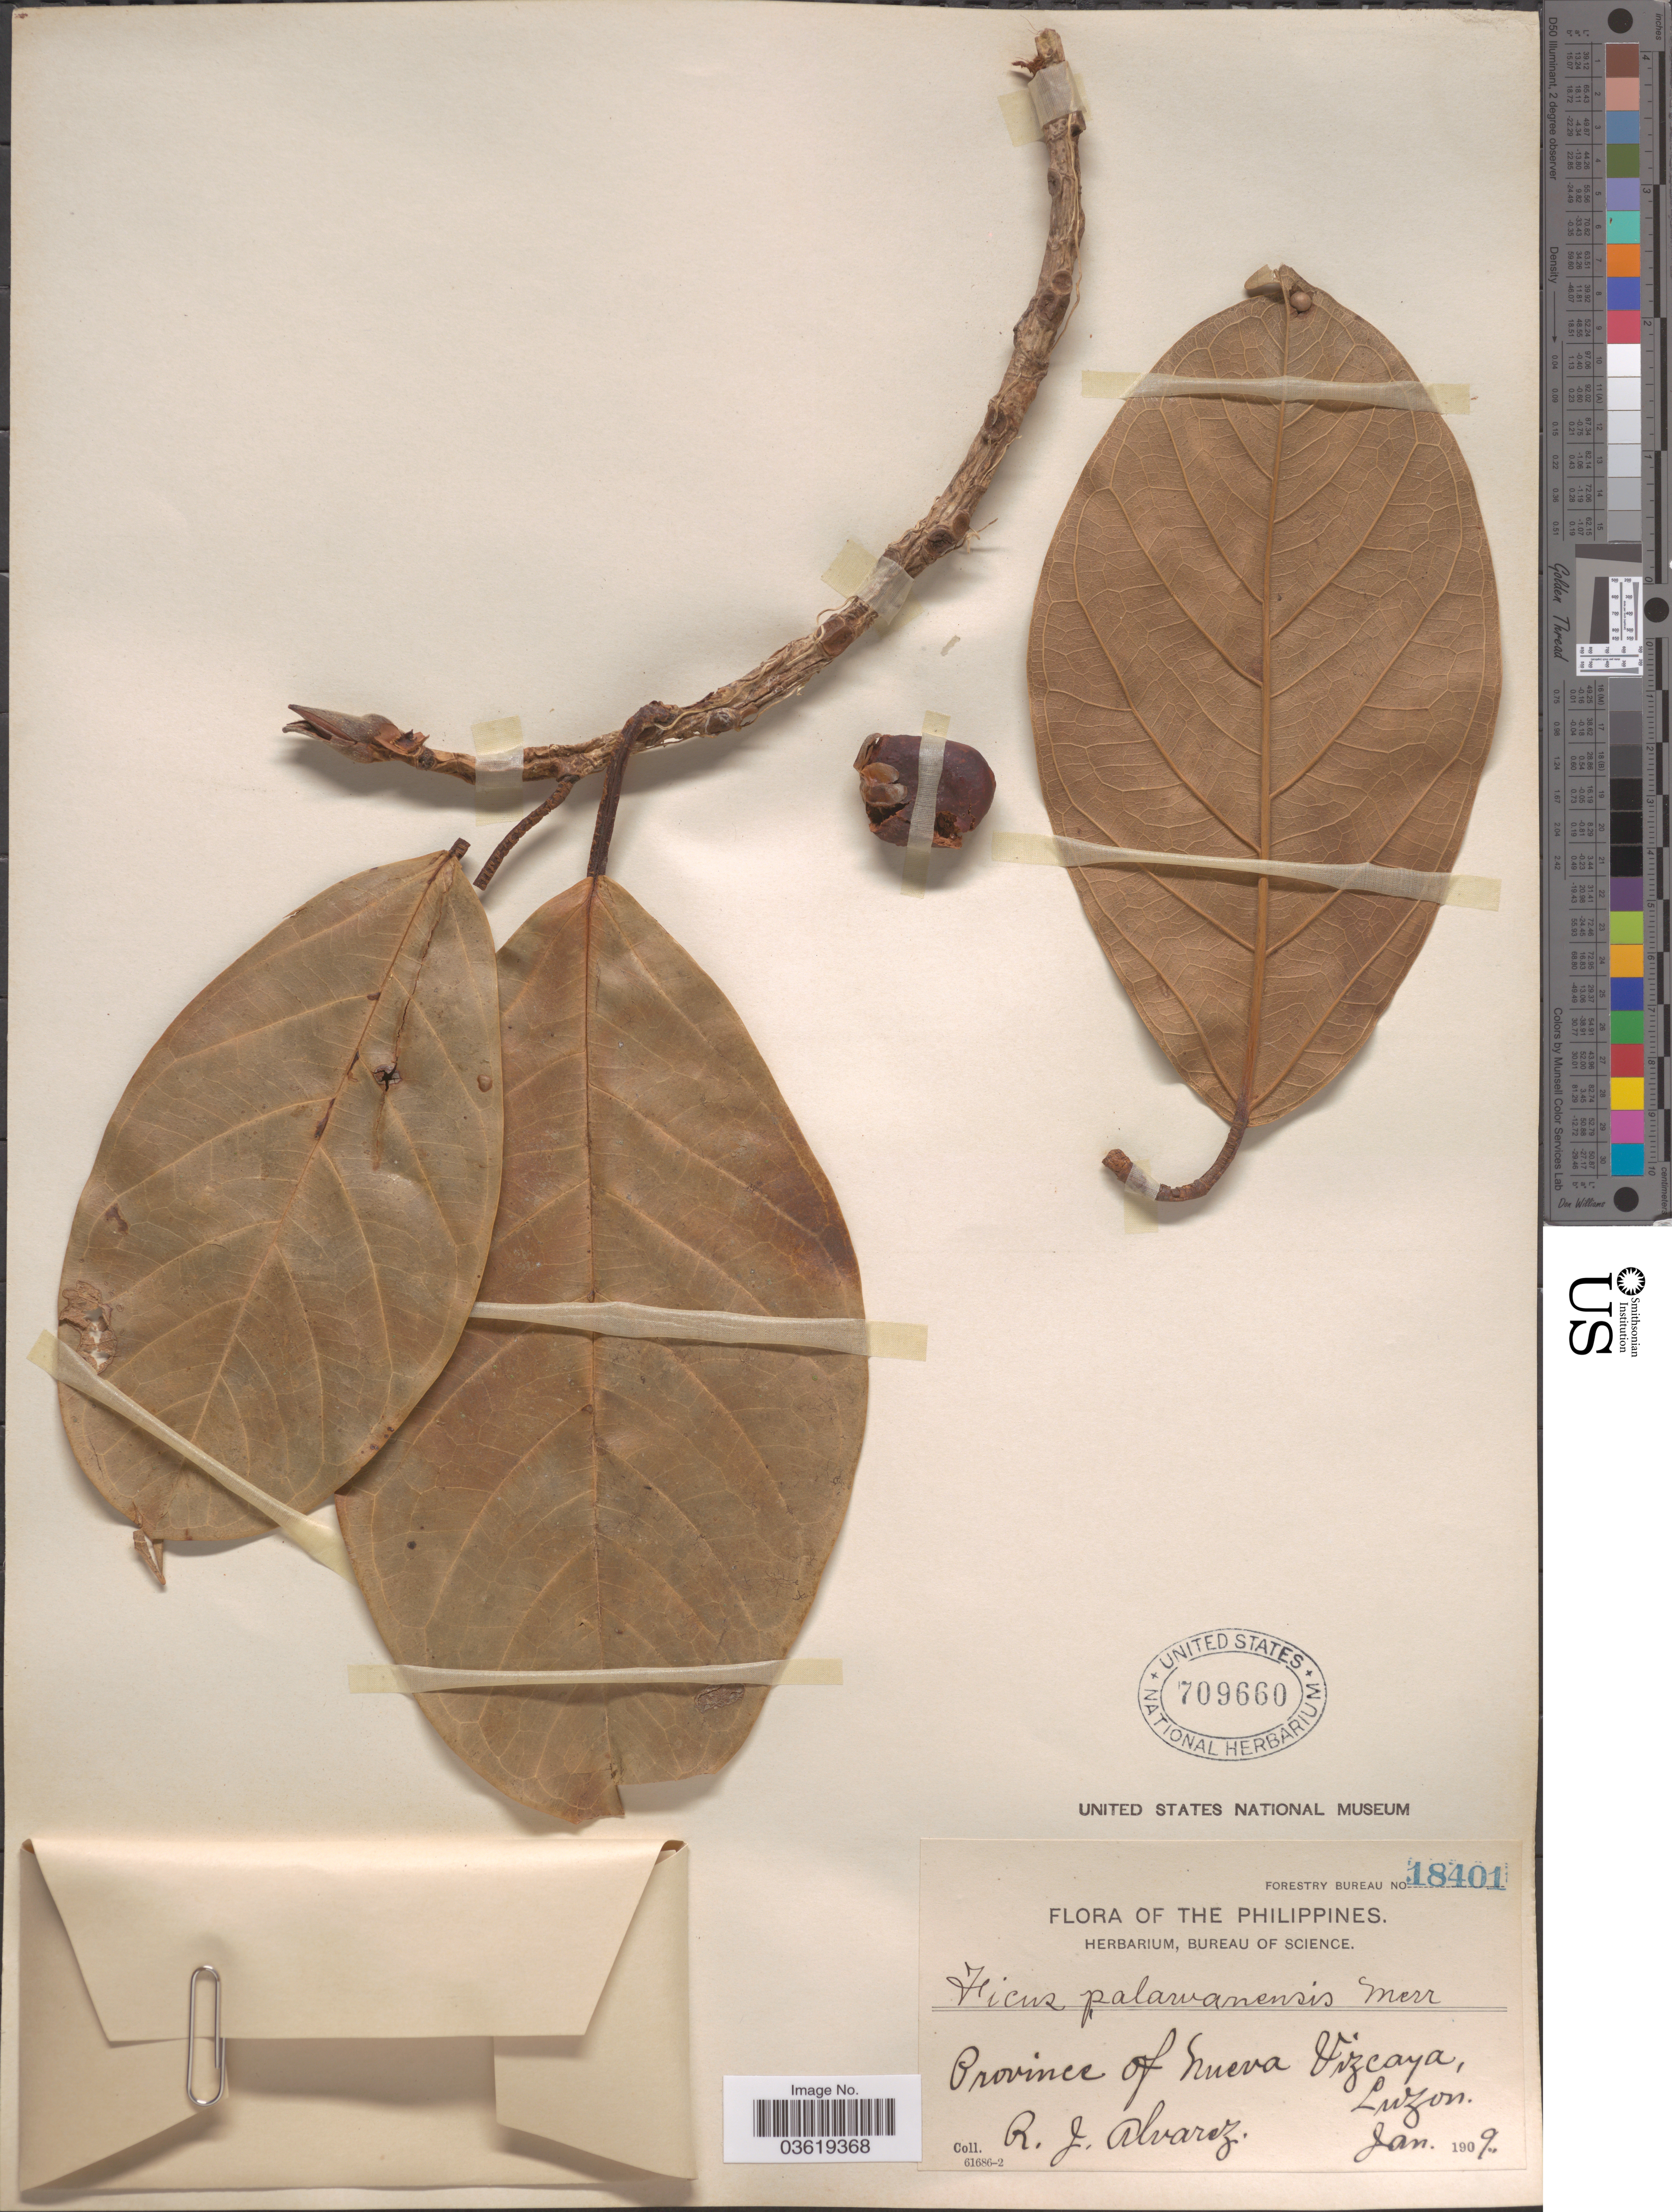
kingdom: Plantae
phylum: Tracheophyta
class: Magnoliopsida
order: Rosales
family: Moraceae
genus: Ficus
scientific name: Ficus palawanensis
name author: Merr.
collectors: R. Alvarez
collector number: Forestry Bureau 18401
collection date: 1909-01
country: Philippines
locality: Province of Nueva Vizcaya, Luzon.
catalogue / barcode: US 709660